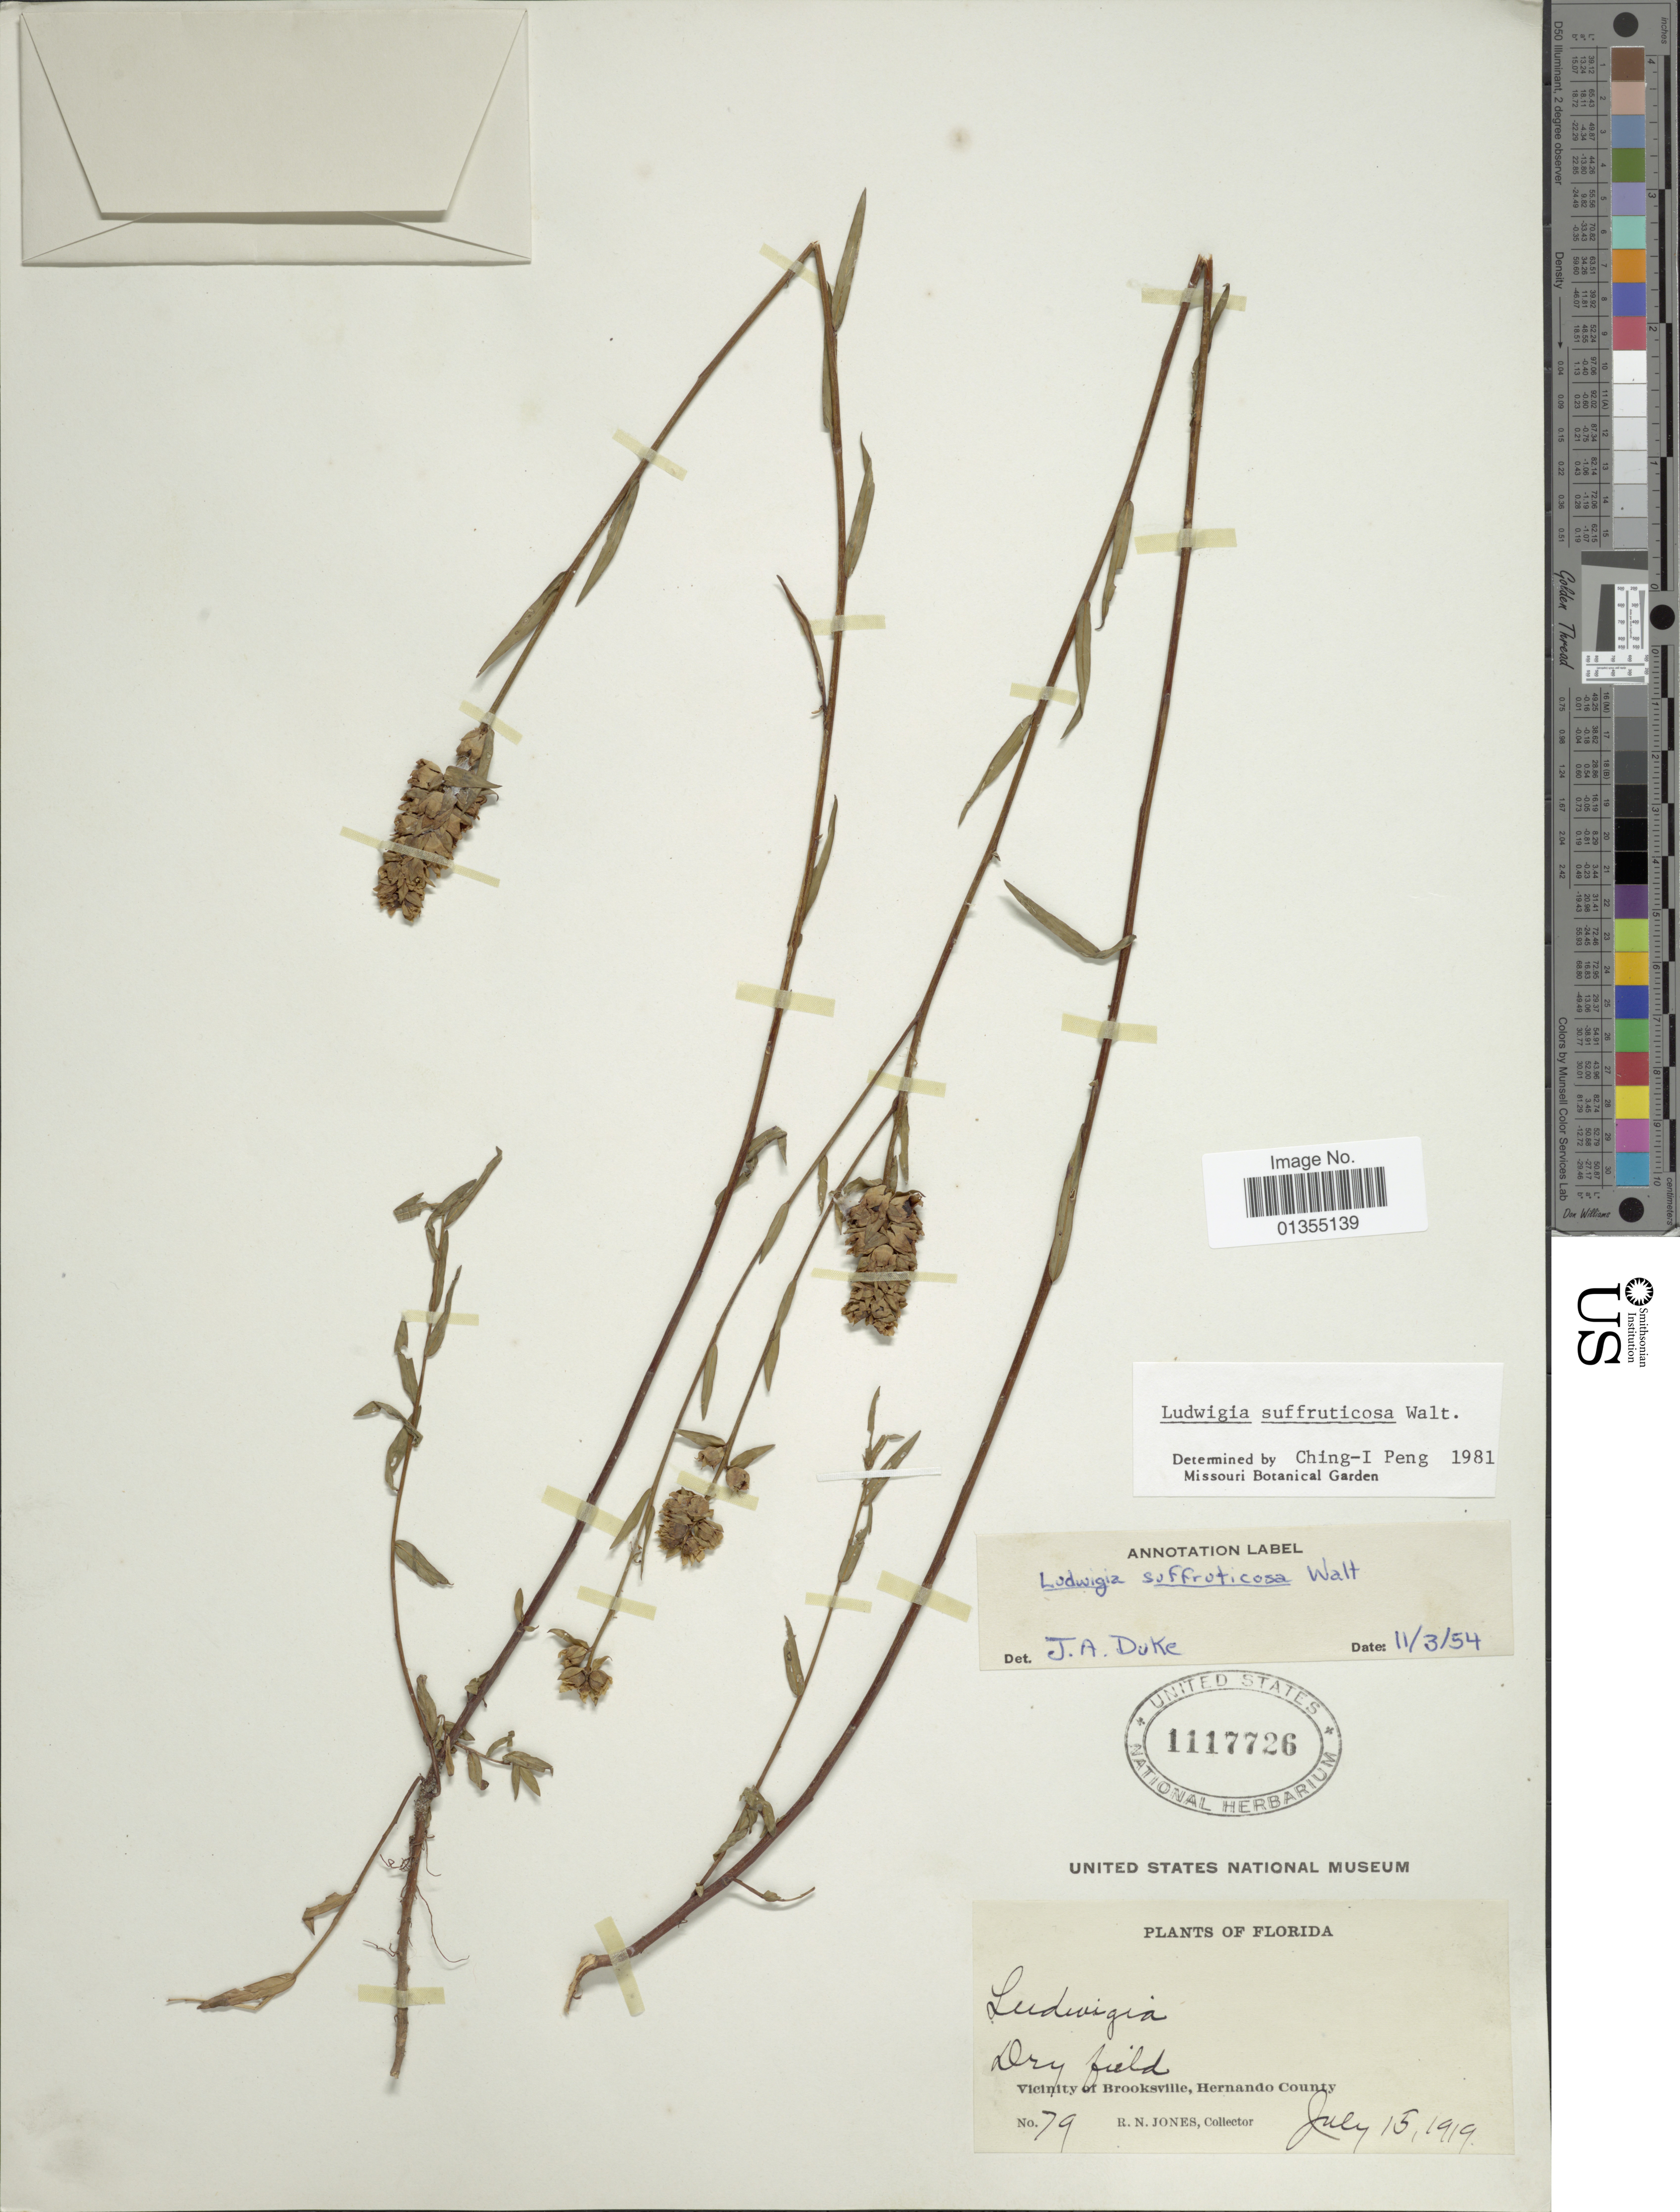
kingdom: Plantae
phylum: Tracheophyta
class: Magnoliopsida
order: Myrtales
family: Onagraceae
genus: Ludwigia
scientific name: Ludwigia suffruticosa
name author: Walter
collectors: R. N. Jones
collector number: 79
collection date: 1919-07-15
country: United States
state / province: Florida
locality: Vicinity of Brooksville County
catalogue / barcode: US 1117726